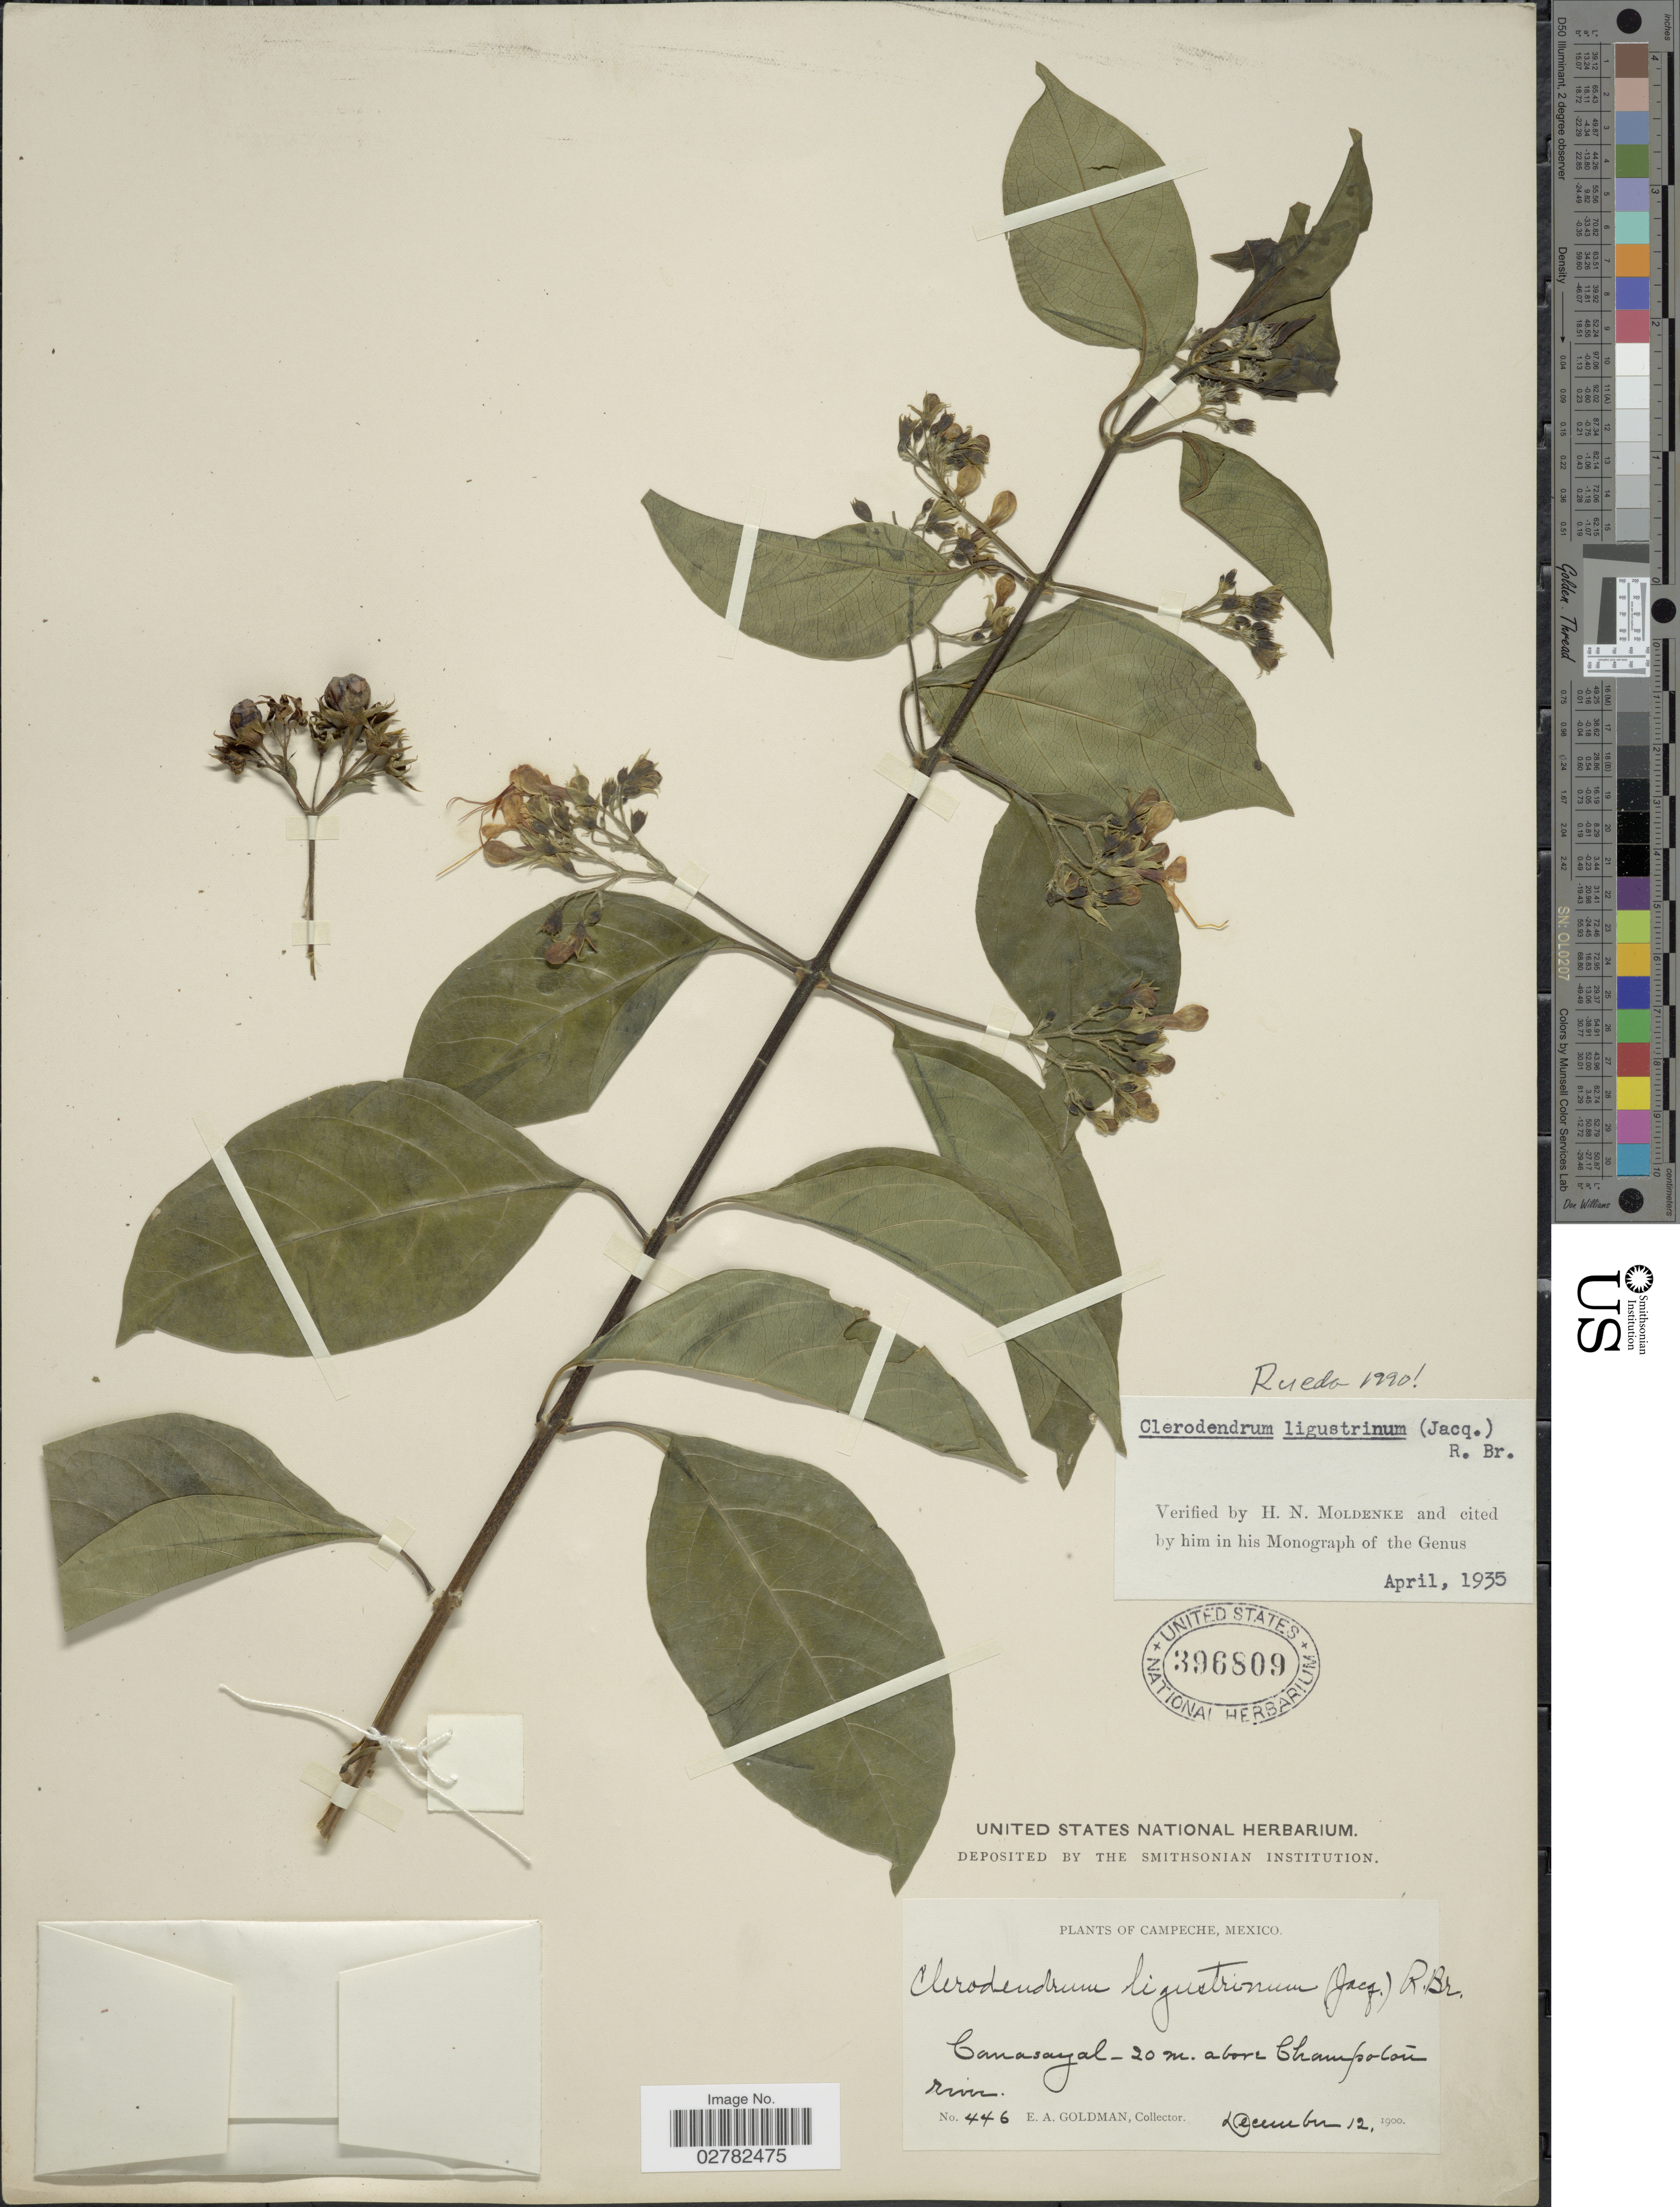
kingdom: Plantae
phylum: Tracheophyta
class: Magnoliopsida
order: Lamiales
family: Lamiaceae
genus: Clerodendrum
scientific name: Clerodendrum ligustrinum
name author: (Jacq.) R. Br.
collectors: E. A. Goldman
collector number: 446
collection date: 1900-12-12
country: Mexico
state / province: Campeche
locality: Camasayal - 20 m. above Champoton river.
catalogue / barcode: US 396809